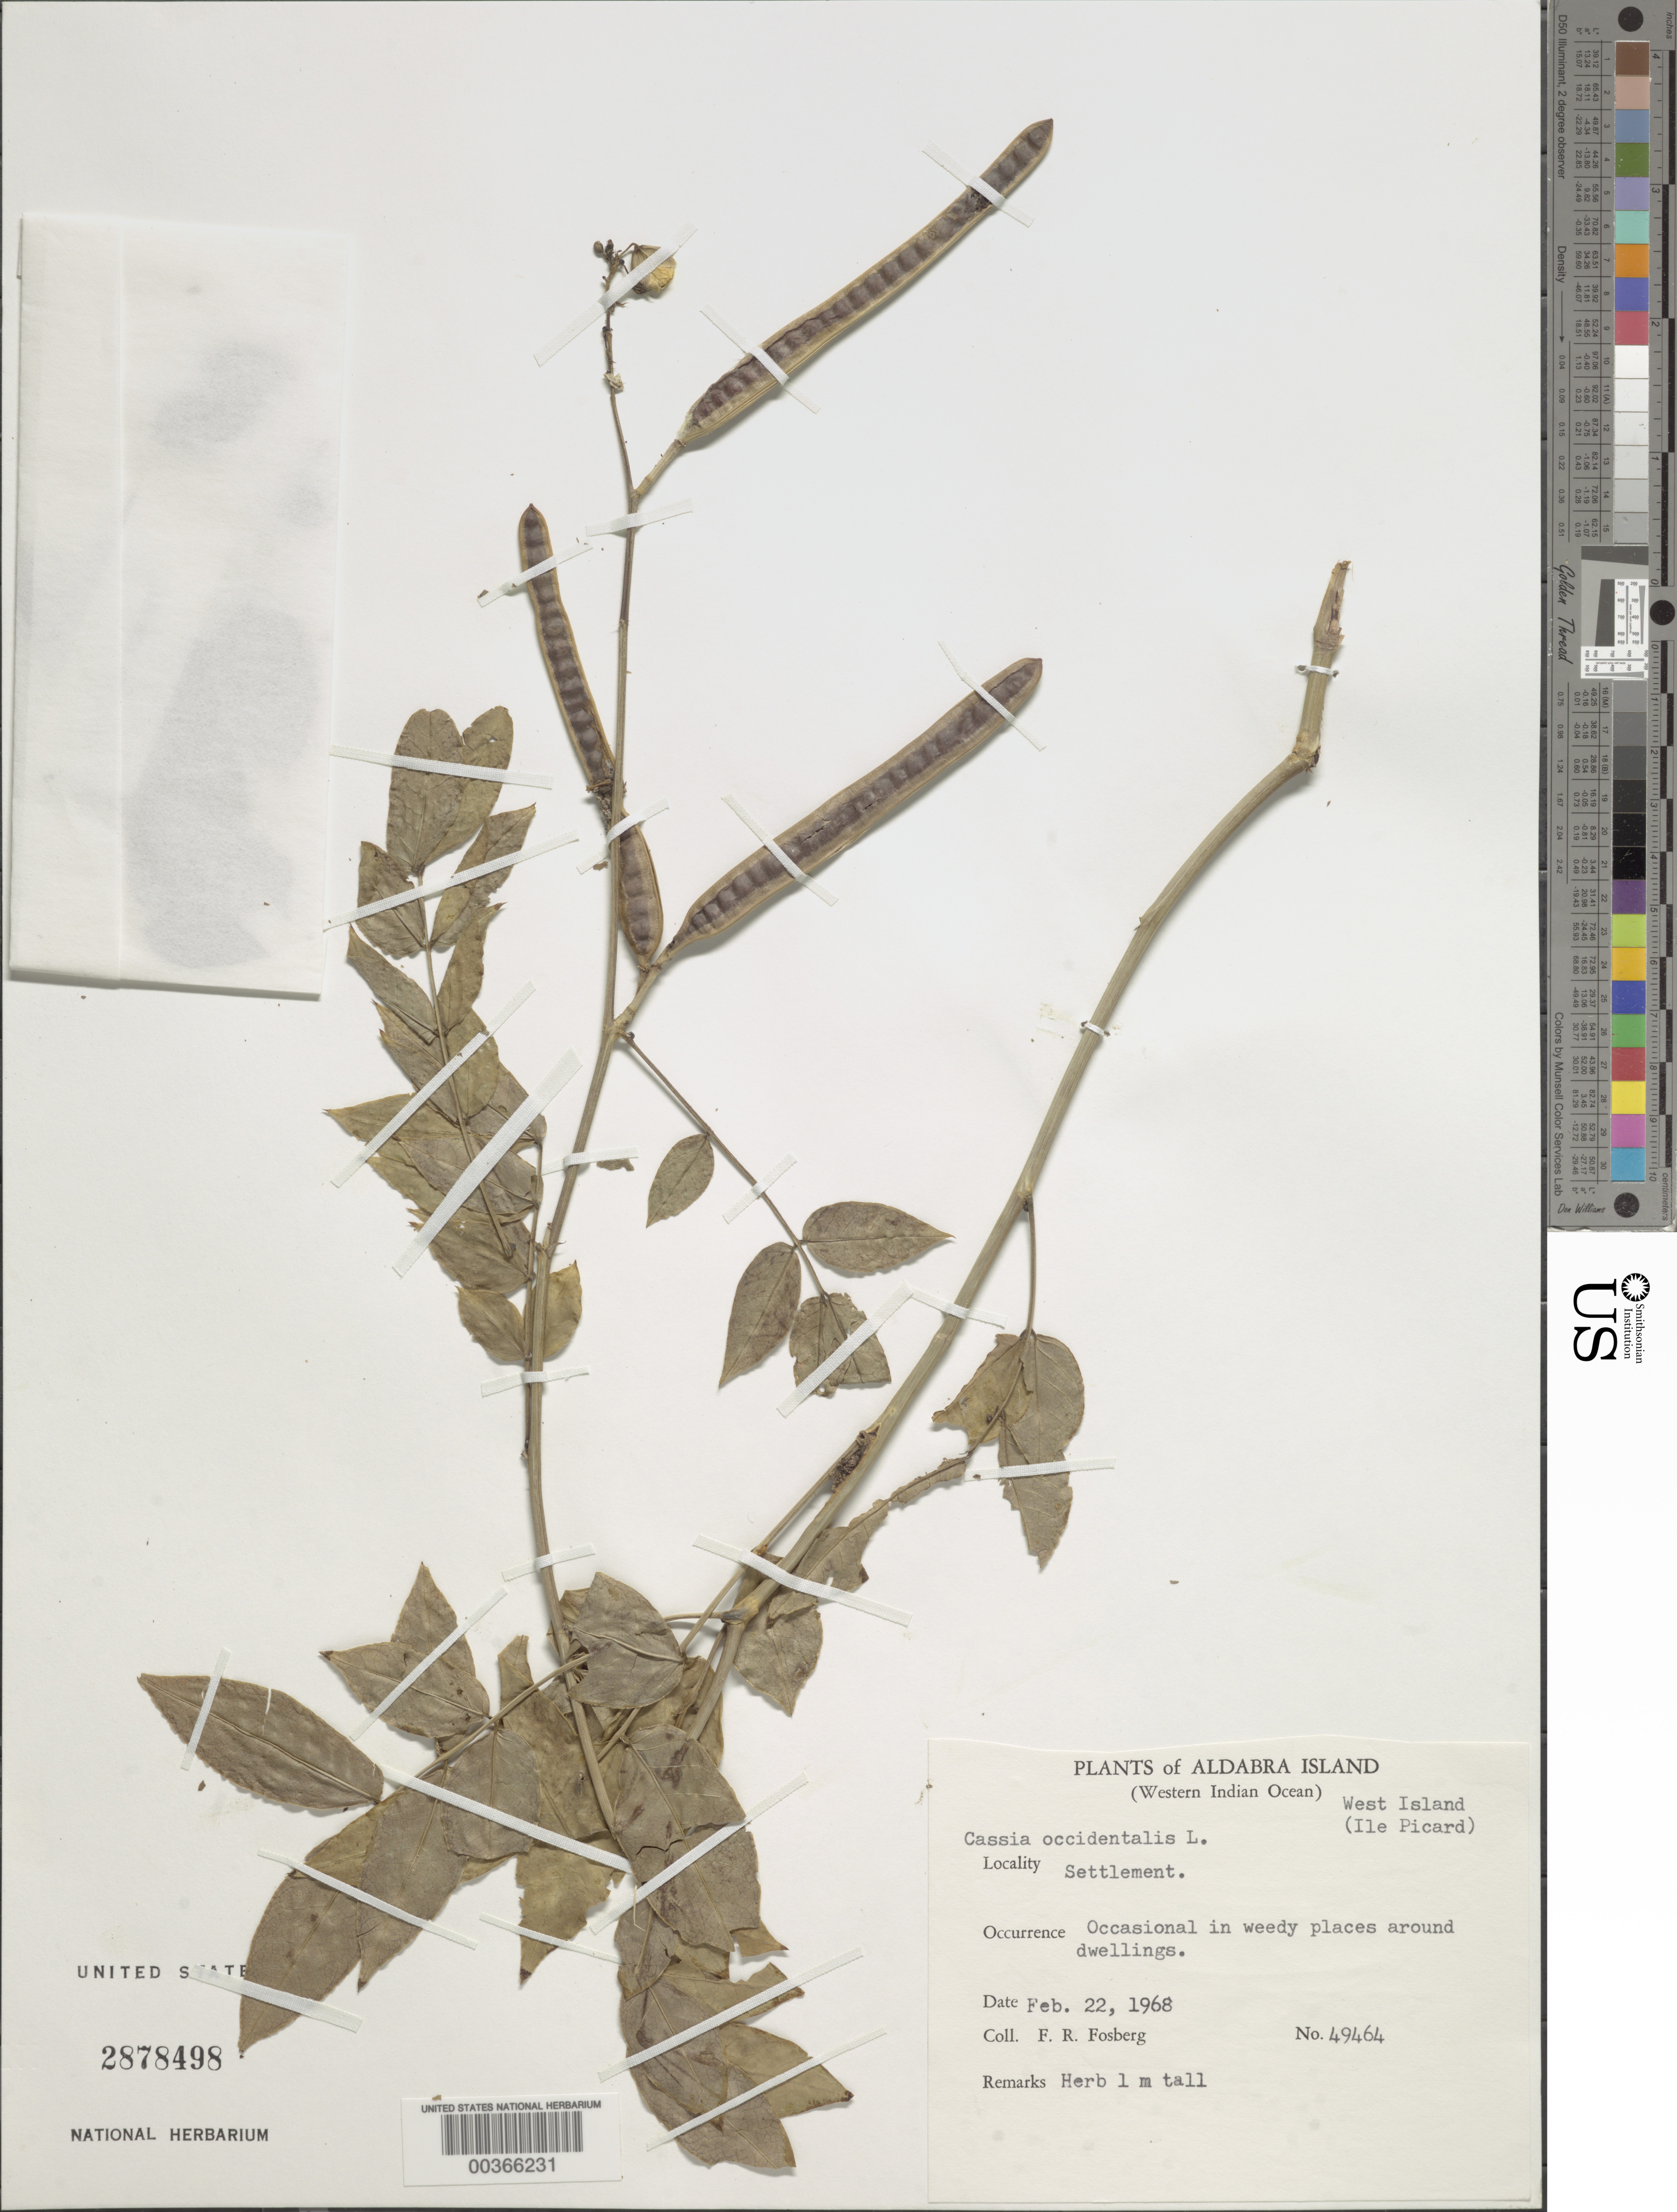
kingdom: Plantae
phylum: Tracheophyta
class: Magnoliopsida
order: Fabales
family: Fabaceae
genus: Senna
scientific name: Senna occidentalis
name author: (L.) Link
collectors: F. R. Fosberg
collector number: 49464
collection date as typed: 22 Feb 1968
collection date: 1968-02-22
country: Seychelles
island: Aldabra Atoll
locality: West Islet (Ile Picard), settlement. [West Island is part of Aldabra Island (Atoll).]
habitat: Weedy places around dwellings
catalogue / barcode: US 2878498